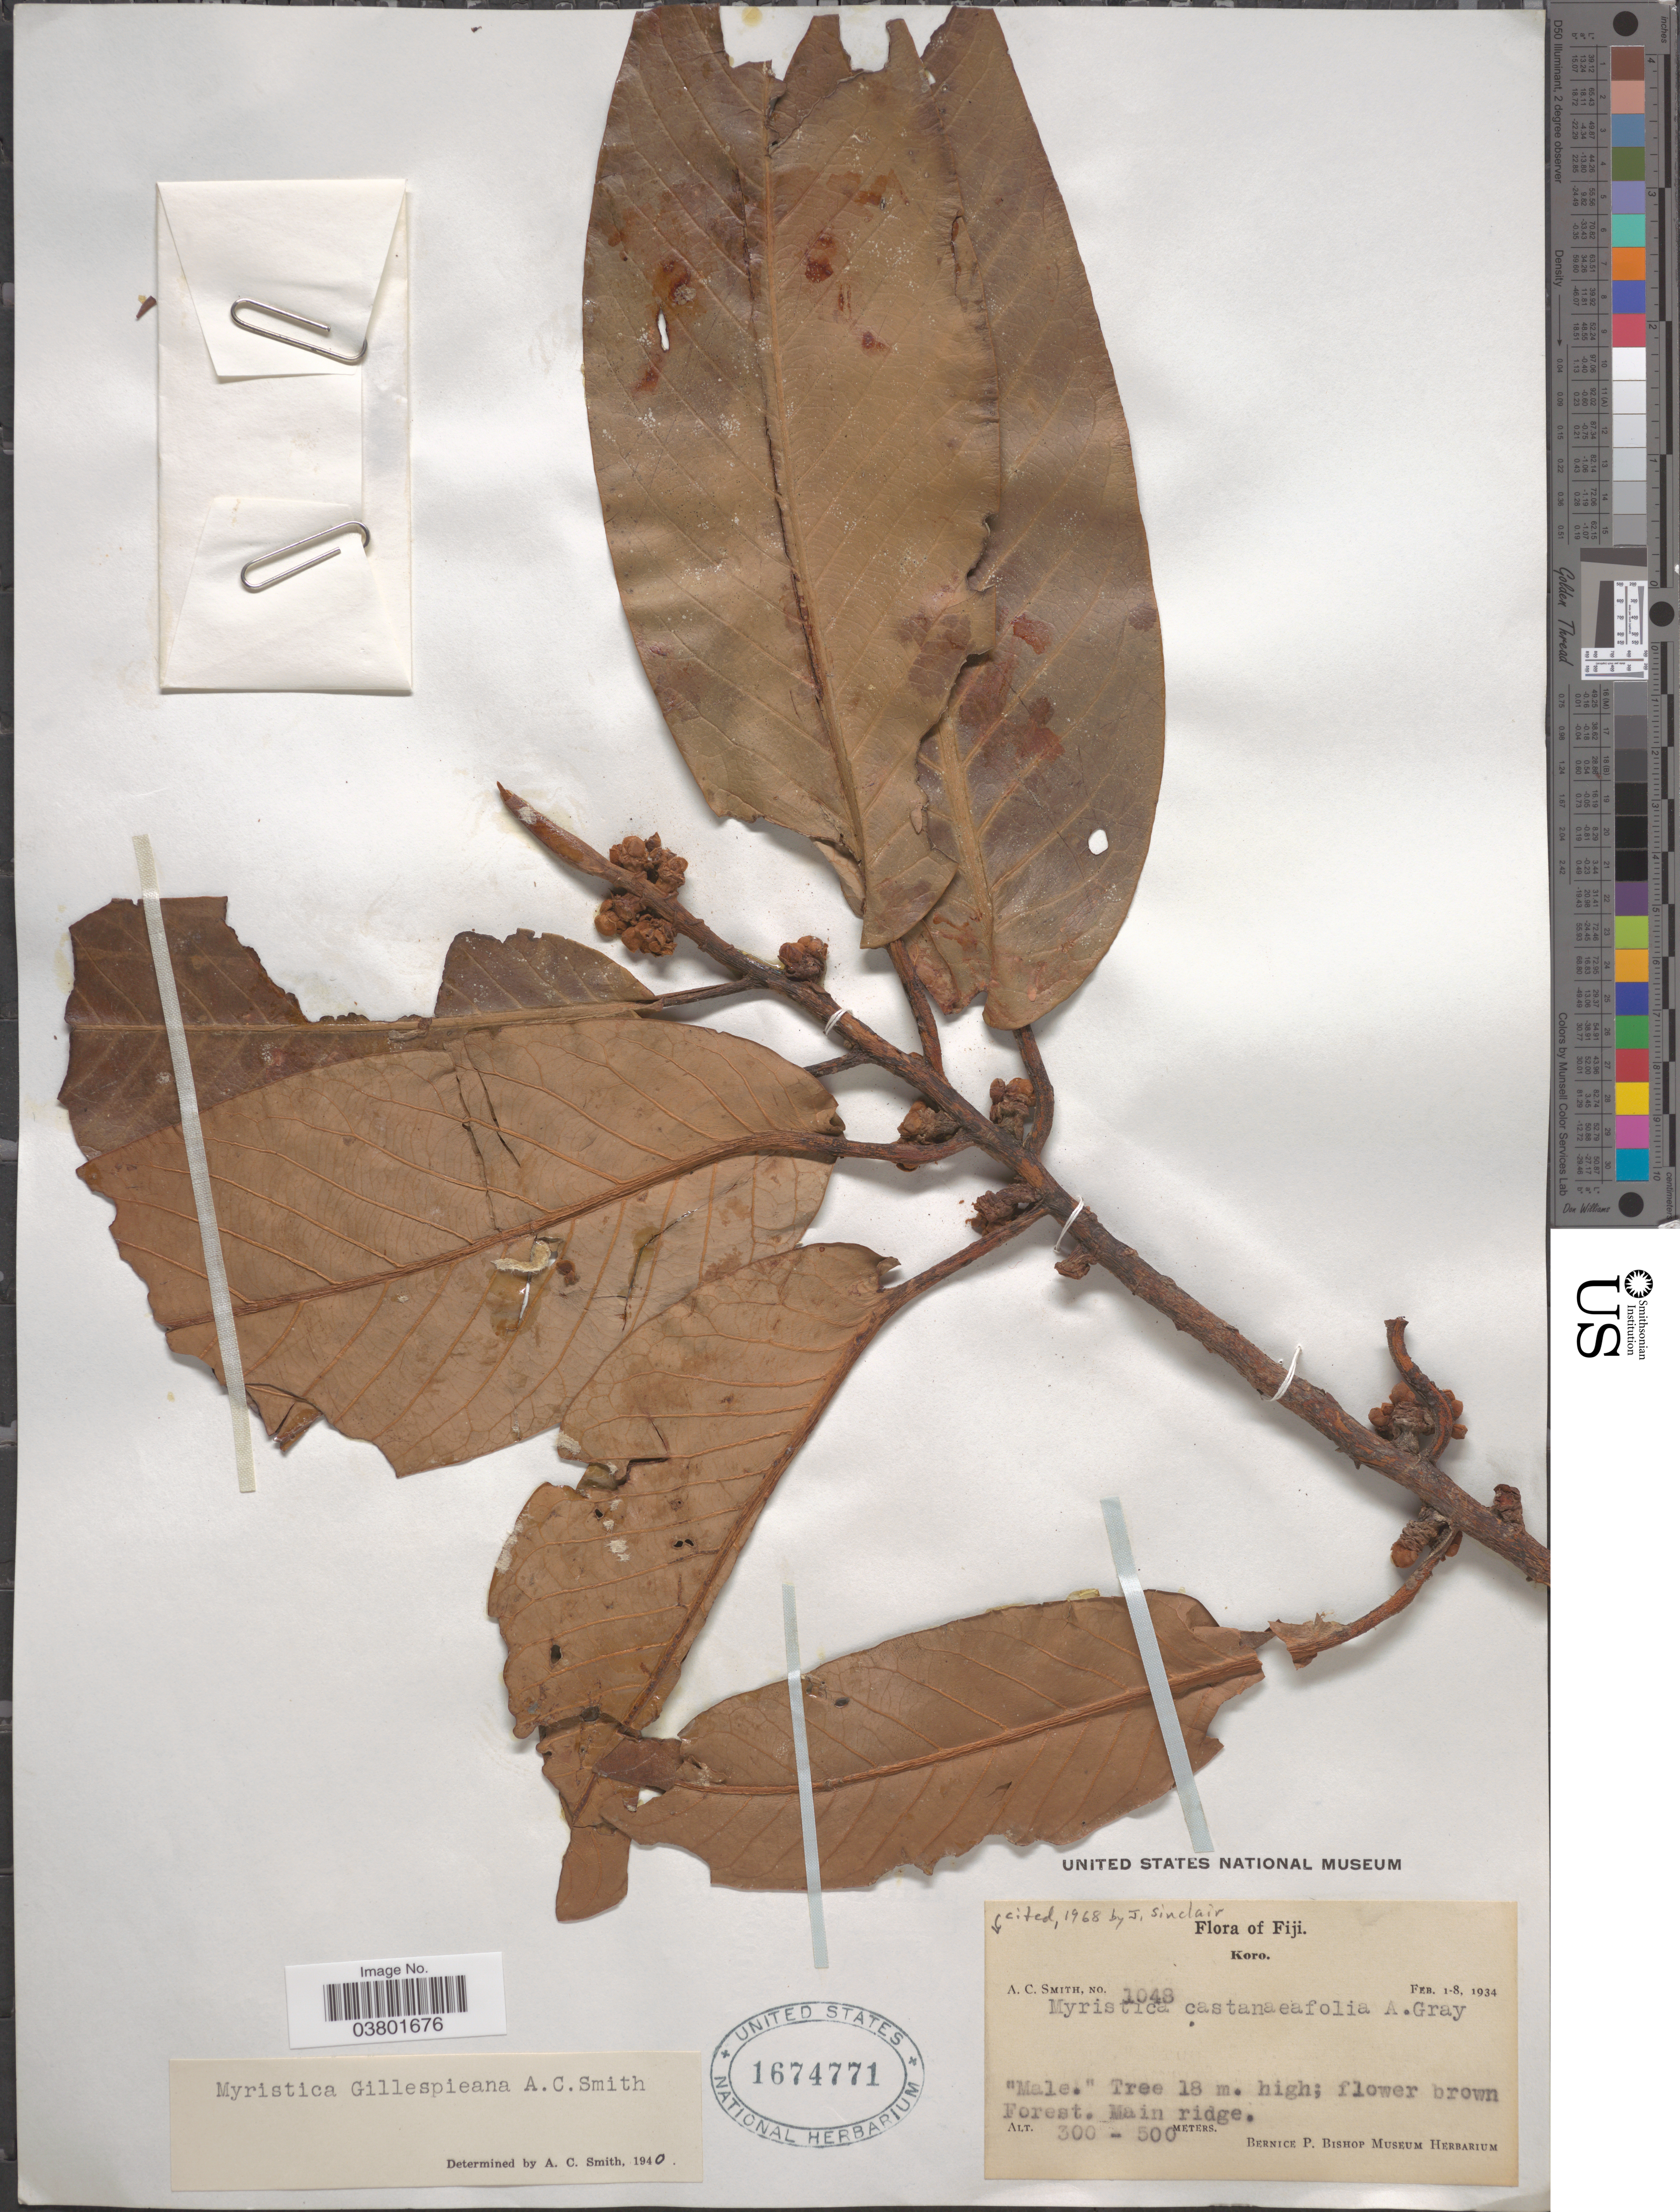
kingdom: Plantae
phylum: Tracheophyta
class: Magnoliopsida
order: Magnoliales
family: Myristicaceae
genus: Myristica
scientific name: Myristica castaneifolia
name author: A. Gray in Wilkes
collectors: A. C. Smith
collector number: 1048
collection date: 1934-02-01/1934-02-08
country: Fiji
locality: Koro. Forest. Main ridge.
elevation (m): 300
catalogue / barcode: US 1674771